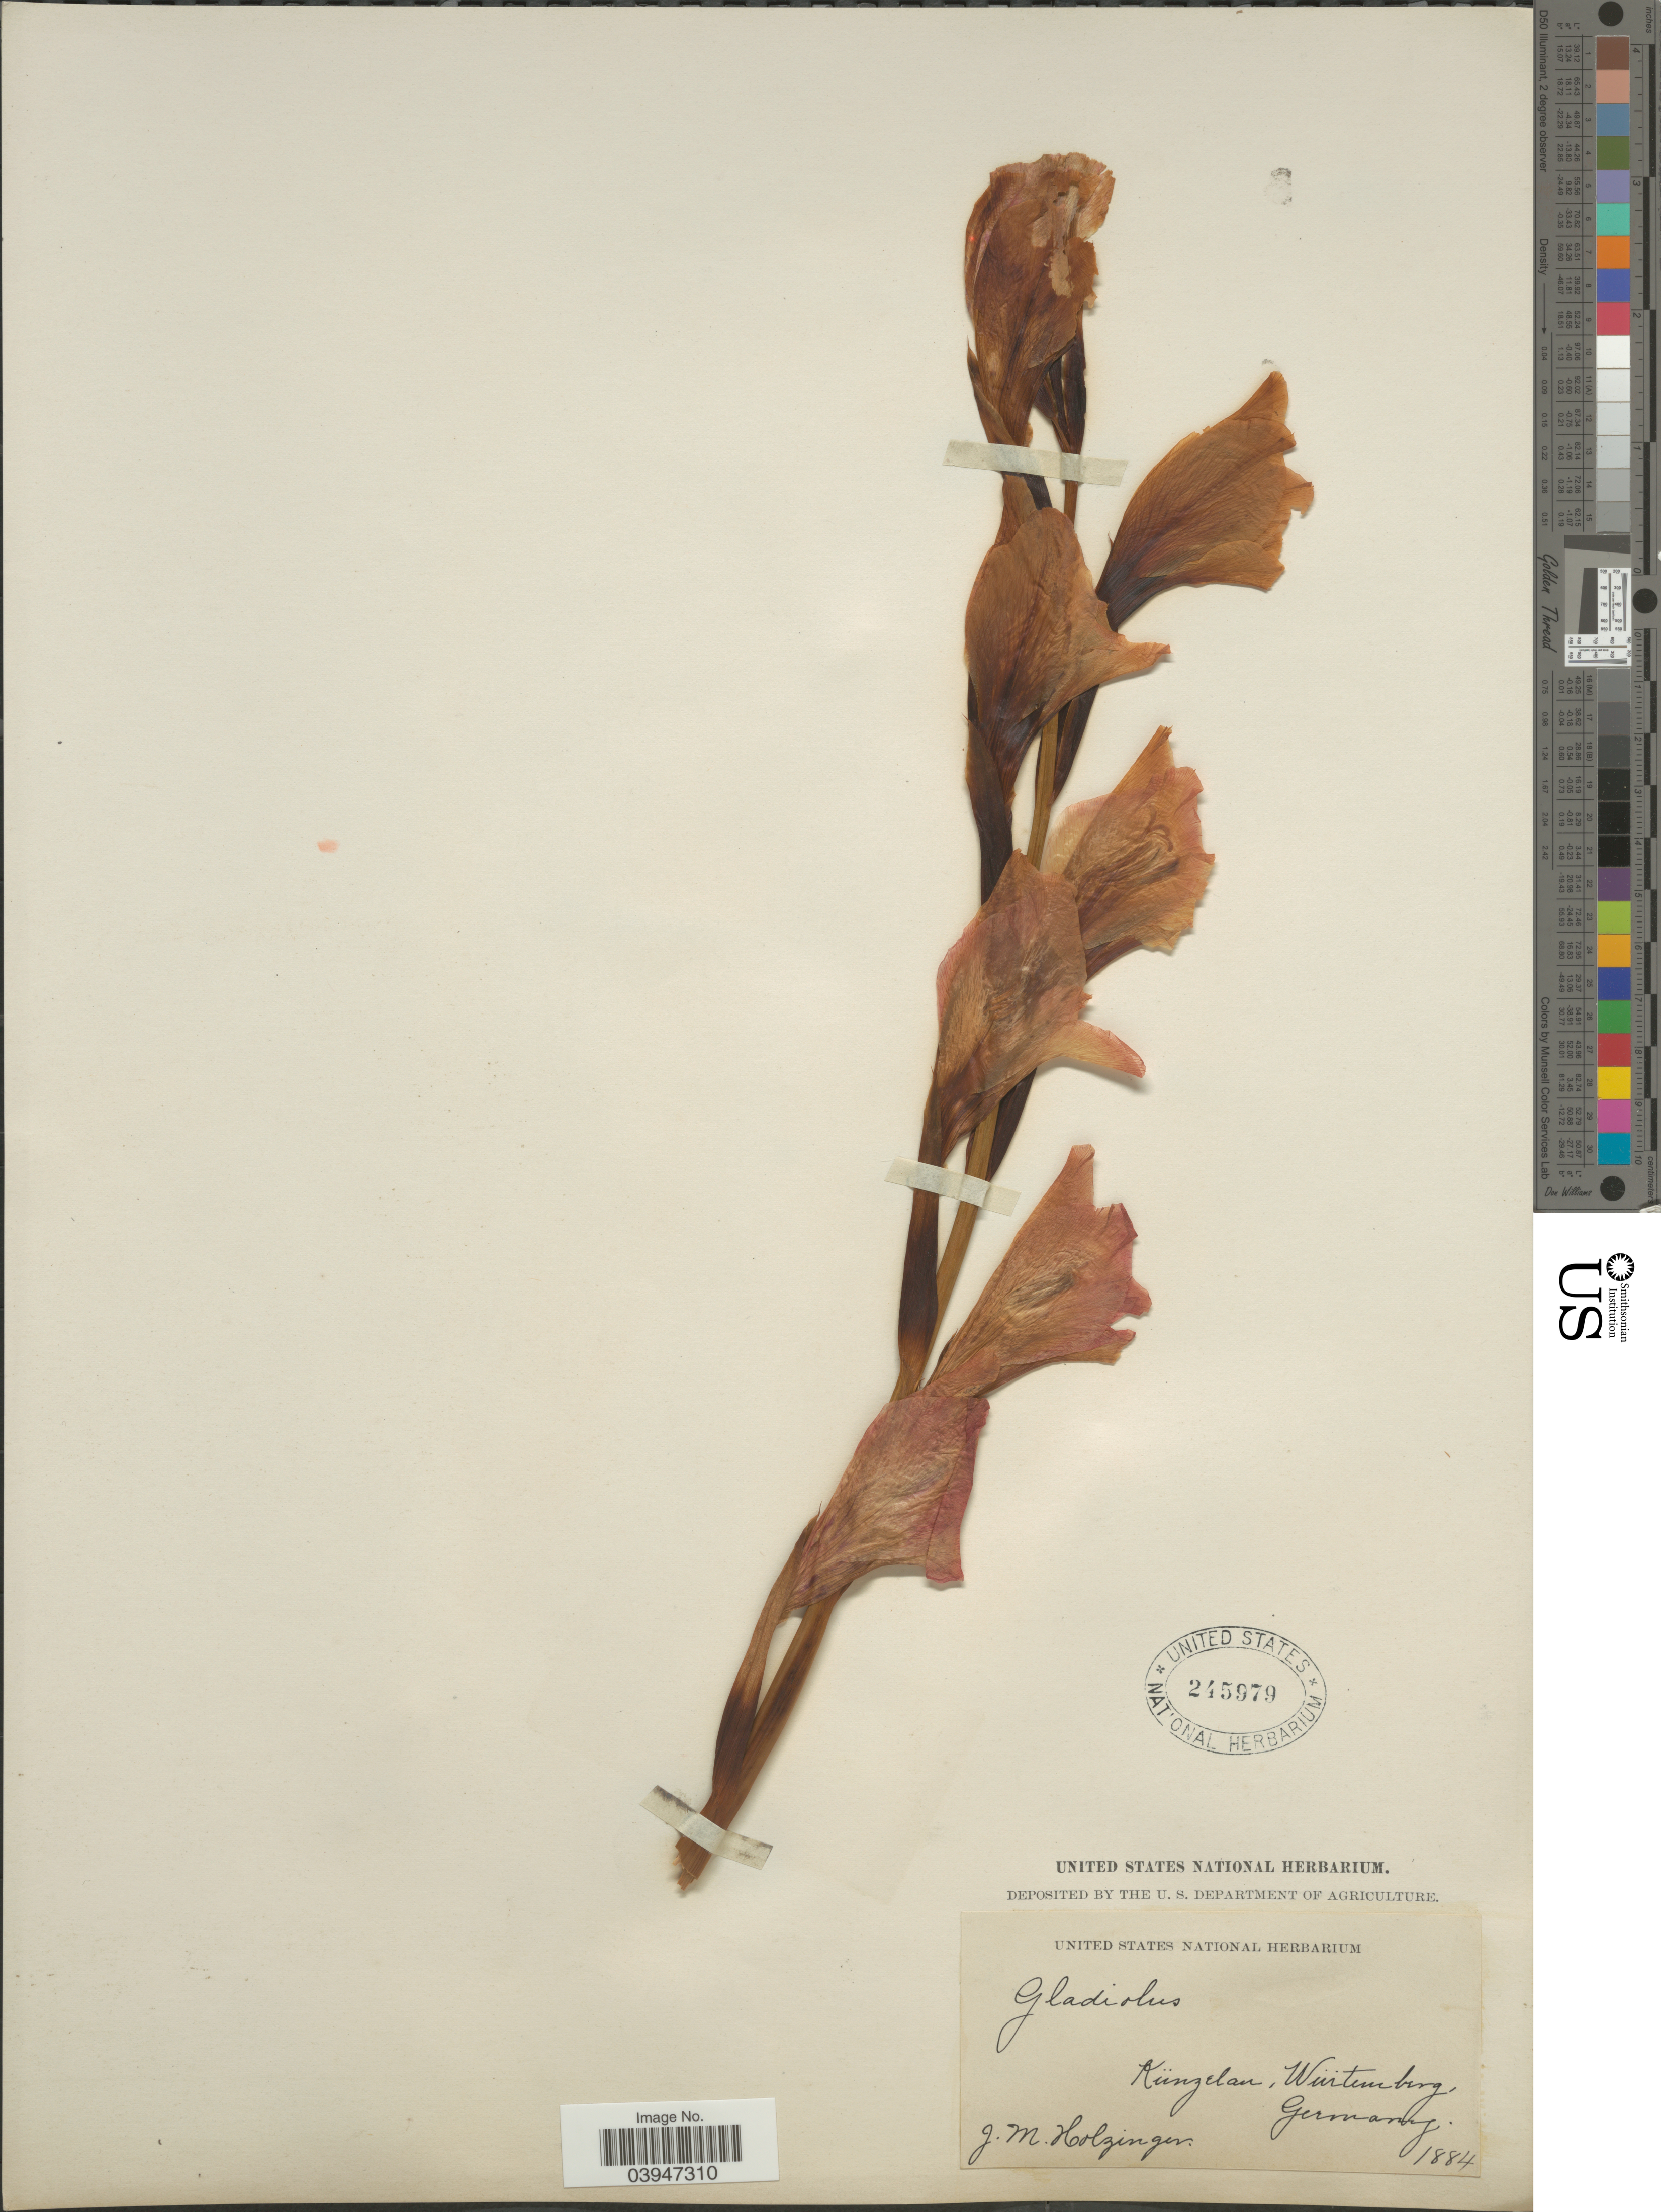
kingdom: Plantae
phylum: Tracheophyta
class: Liliopsida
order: Asparagales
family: Iridaceae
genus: Gladiolus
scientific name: Gladiolus sp.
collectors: J. M. Holzinger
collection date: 1884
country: Germany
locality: Künzelan, Würtemberg.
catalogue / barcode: US 245979